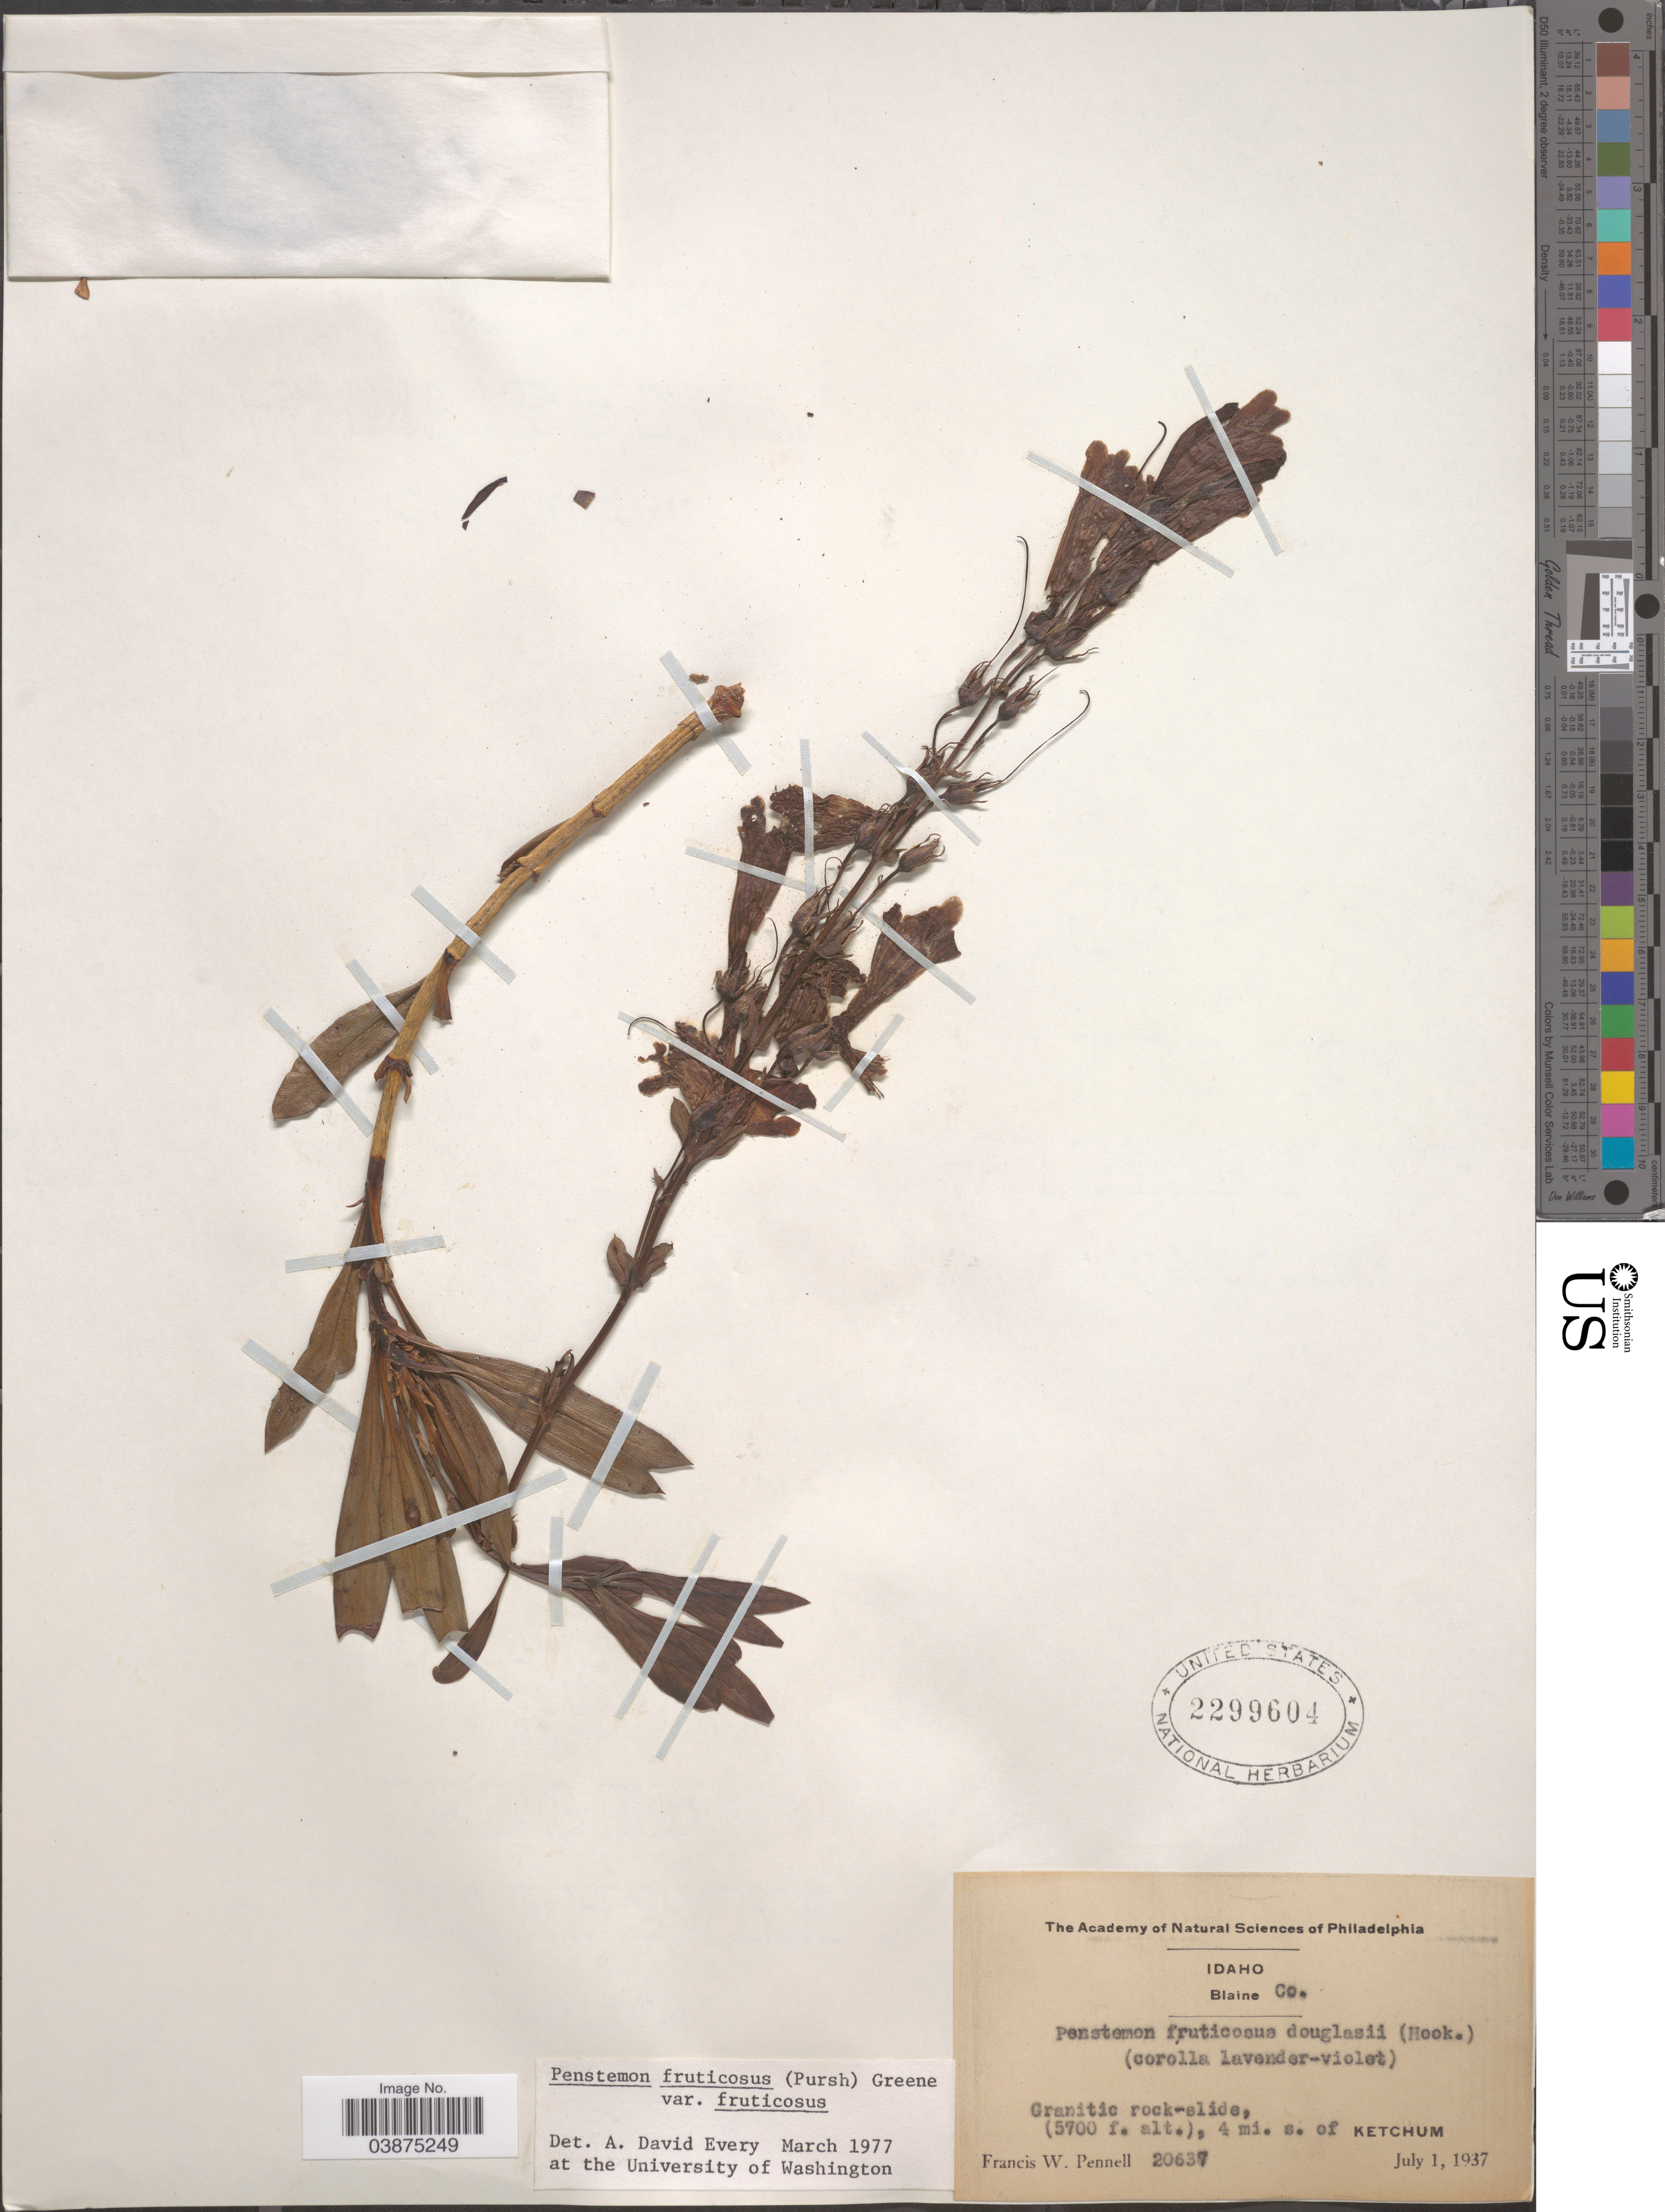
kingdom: Plantae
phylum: Tracheophyta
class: Magnoliopsida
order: Lamiales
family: Plantaginaceae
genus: Penstemon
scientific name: Penstemon fruticosus var. fruticosus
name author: (Pursh) Greene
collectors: F. W. Pennell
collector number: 20637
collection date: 1937-07-01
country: United States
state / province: Idaho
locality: Blaine Co. 4 mi. s. of Ketchum.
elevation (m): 1737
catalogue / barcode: US 2299604